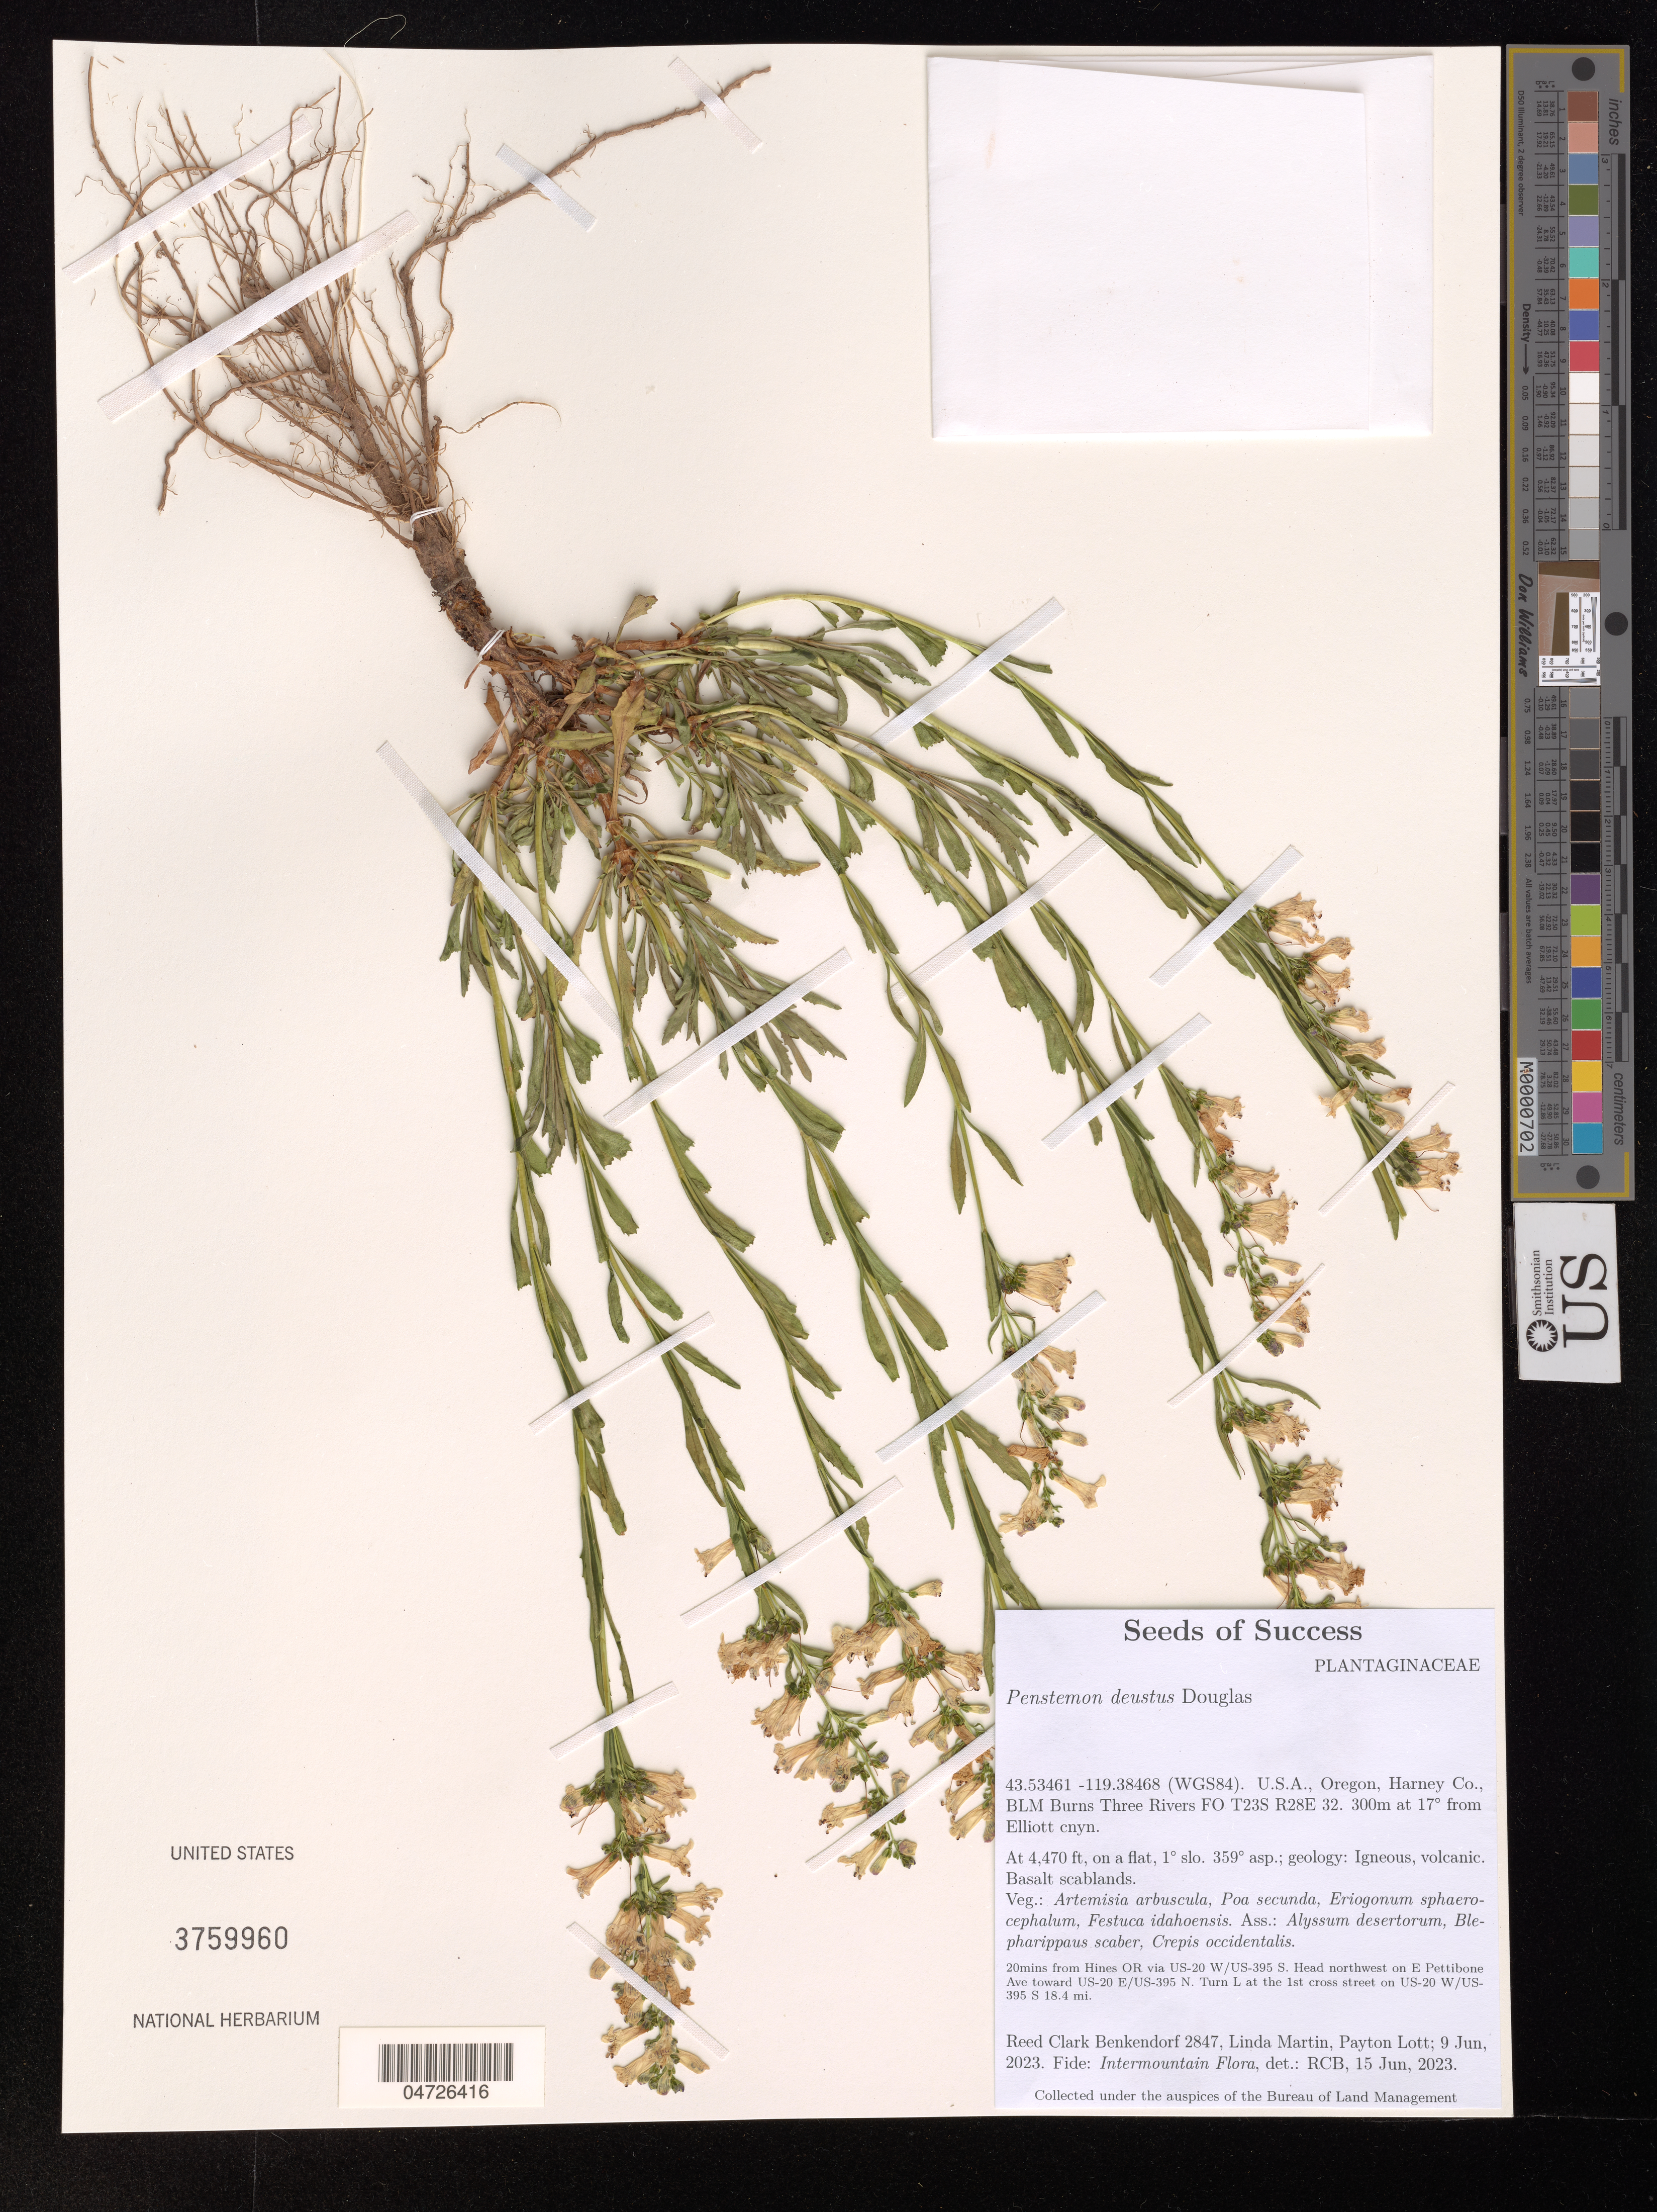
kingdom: Plantae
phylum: Tracheophyta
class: Magnoliopsida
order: Lamiales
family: Plantaginaceae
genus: Penstemon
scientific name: Penstemon deustus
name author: Douglas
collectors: R. Benkendorf, L. Martin & P. Lott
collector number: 2847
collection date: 2023-06-09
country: United States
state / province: Oregon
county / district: Harney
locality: (WGS84). Harney Co., BLM Burns Three Rivers FO T23S R28E 32. 300m at 17º from Elliott cnyn. 20mins from Hines OR via US-20 W/US-395 S. Head northwest on E Pettibone Ave toward US-20 E/US-395 N. Turn L at the 1st cross street on US-20 W/US-395 S 18.4 mi.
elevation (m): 1.362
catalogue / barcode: US 3759960